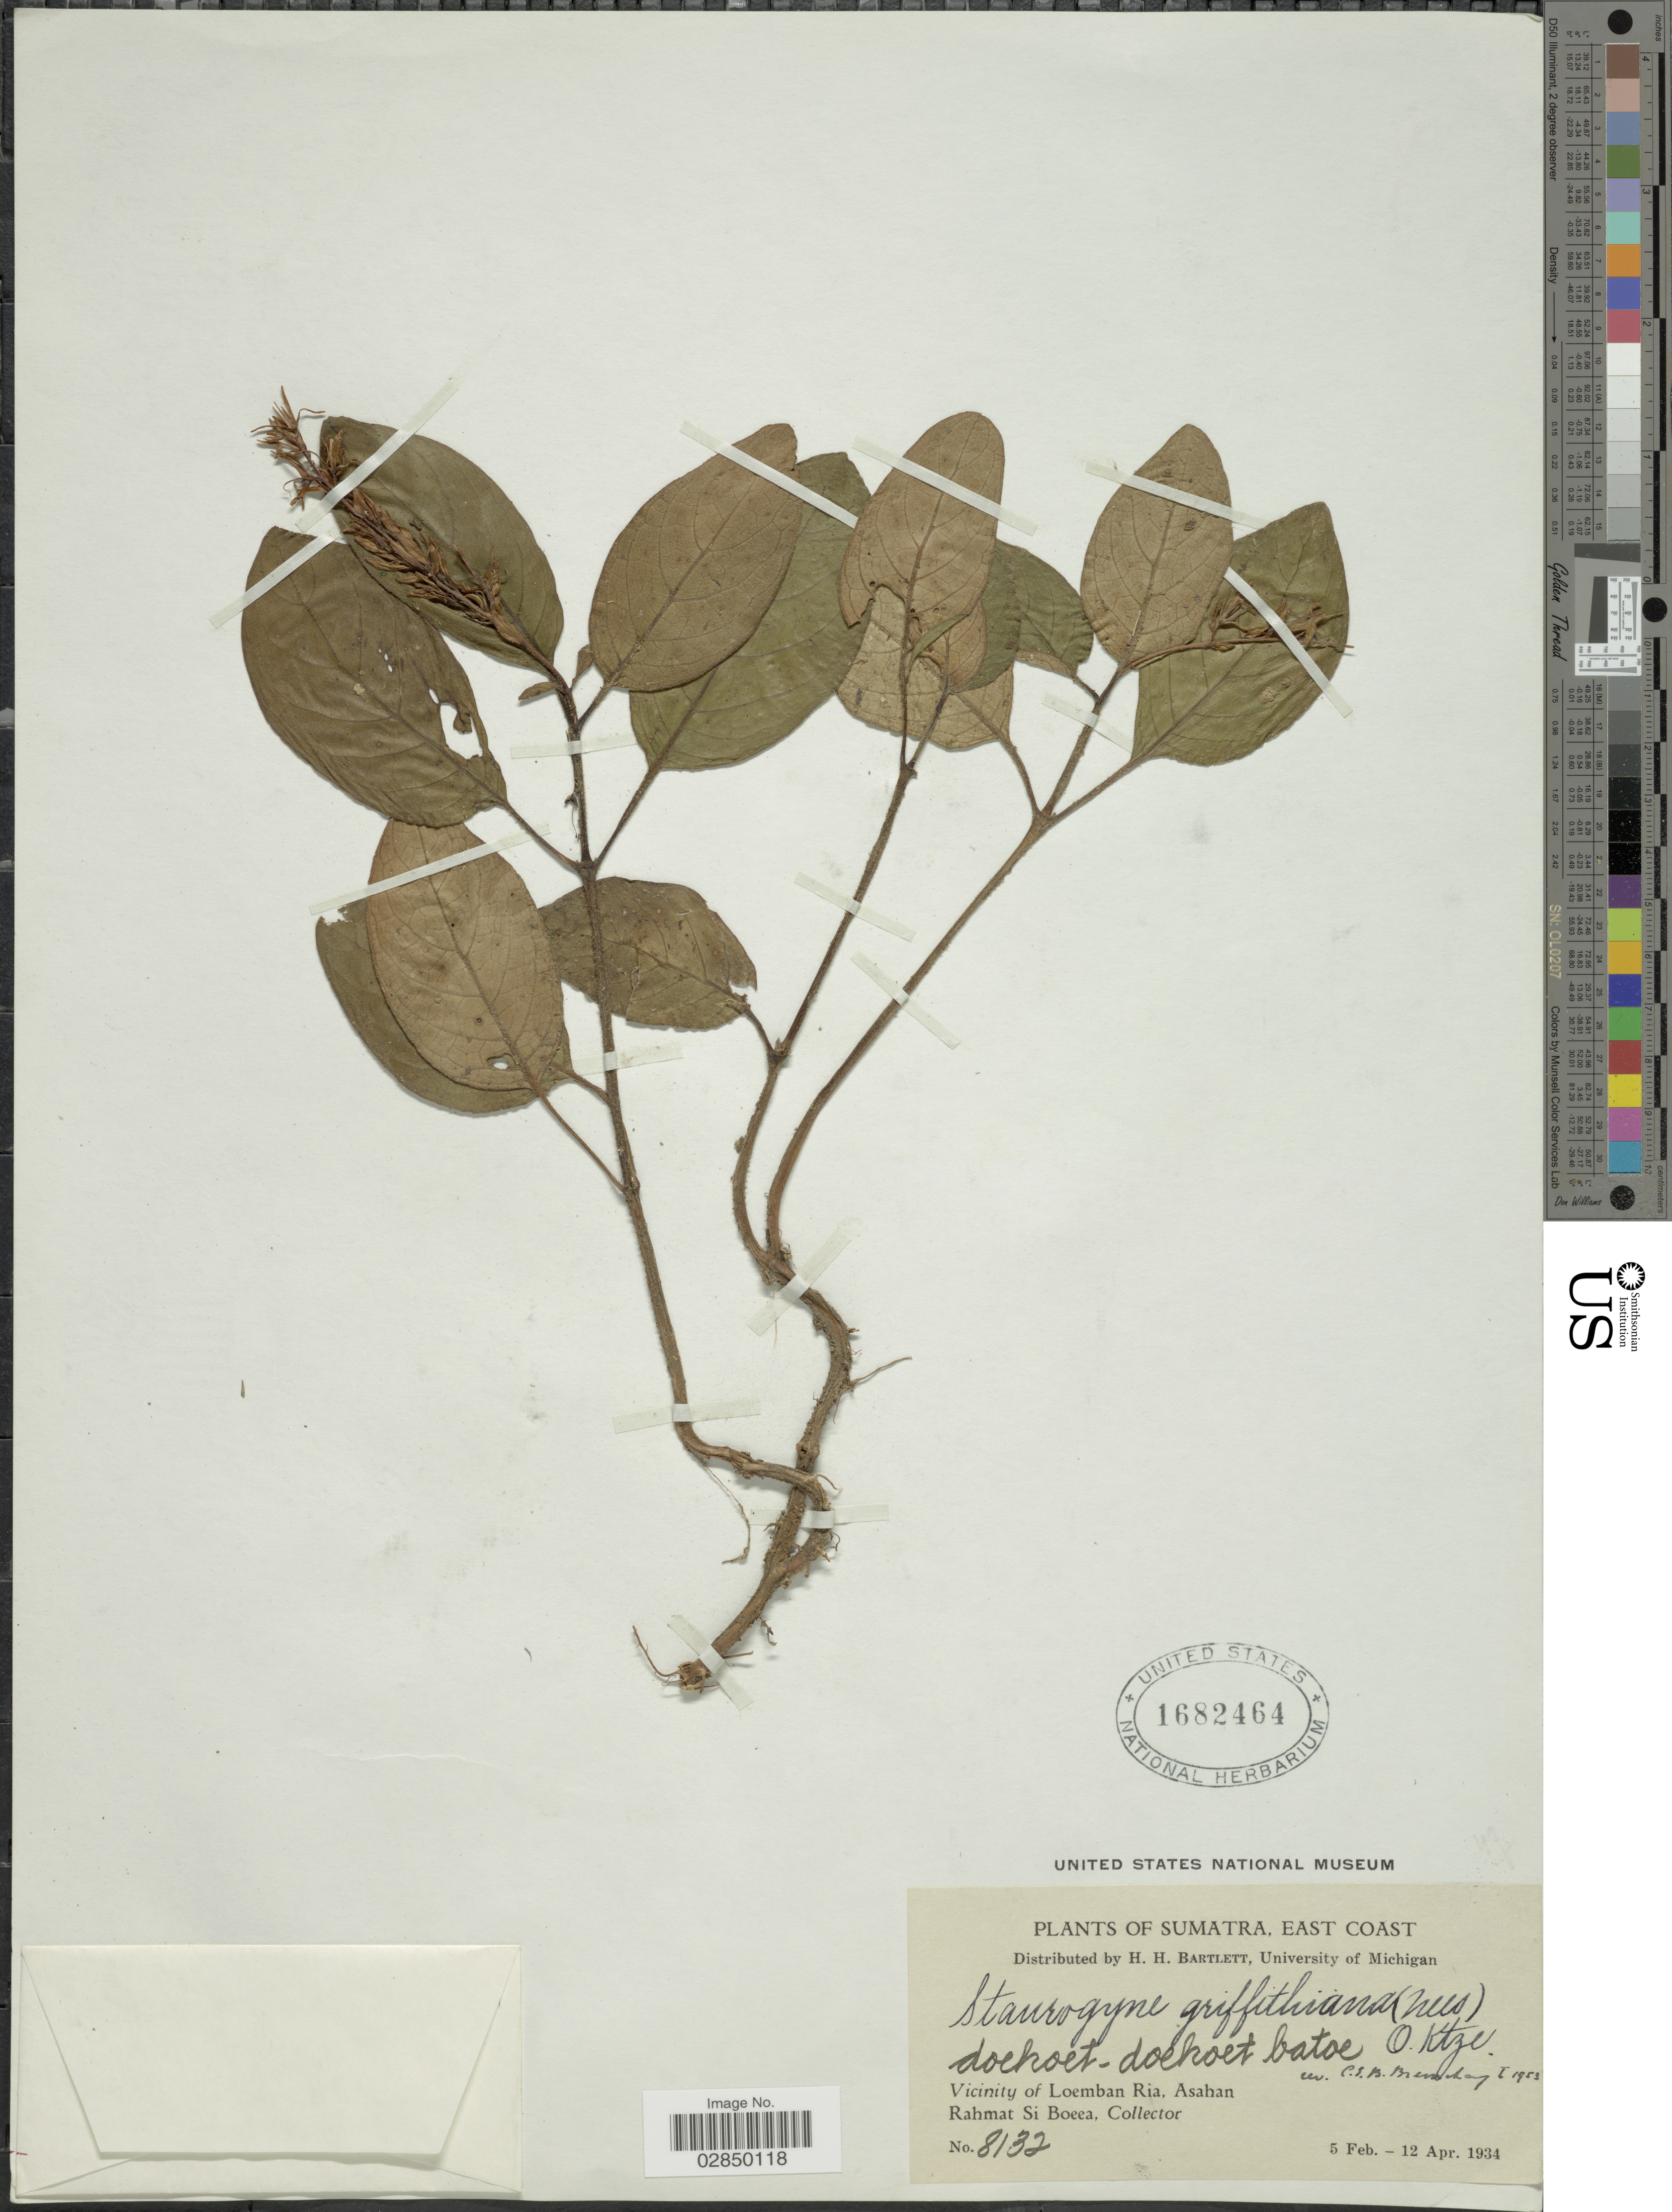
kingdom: Plantae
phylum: Tracheophyta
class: Magnoliopsida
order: Lamiales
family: Acanthaceae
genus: Staurogyne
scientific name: Staurogyne griffithiana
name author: Kuntze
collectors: Rahmat Si Boeea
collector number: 8132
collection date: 1934-02-05/1934-04-12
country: Indonesia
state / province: Sumatra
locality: East Coast. Vicinity of Loemban Ria, Asahan.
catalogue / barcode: US 1682464